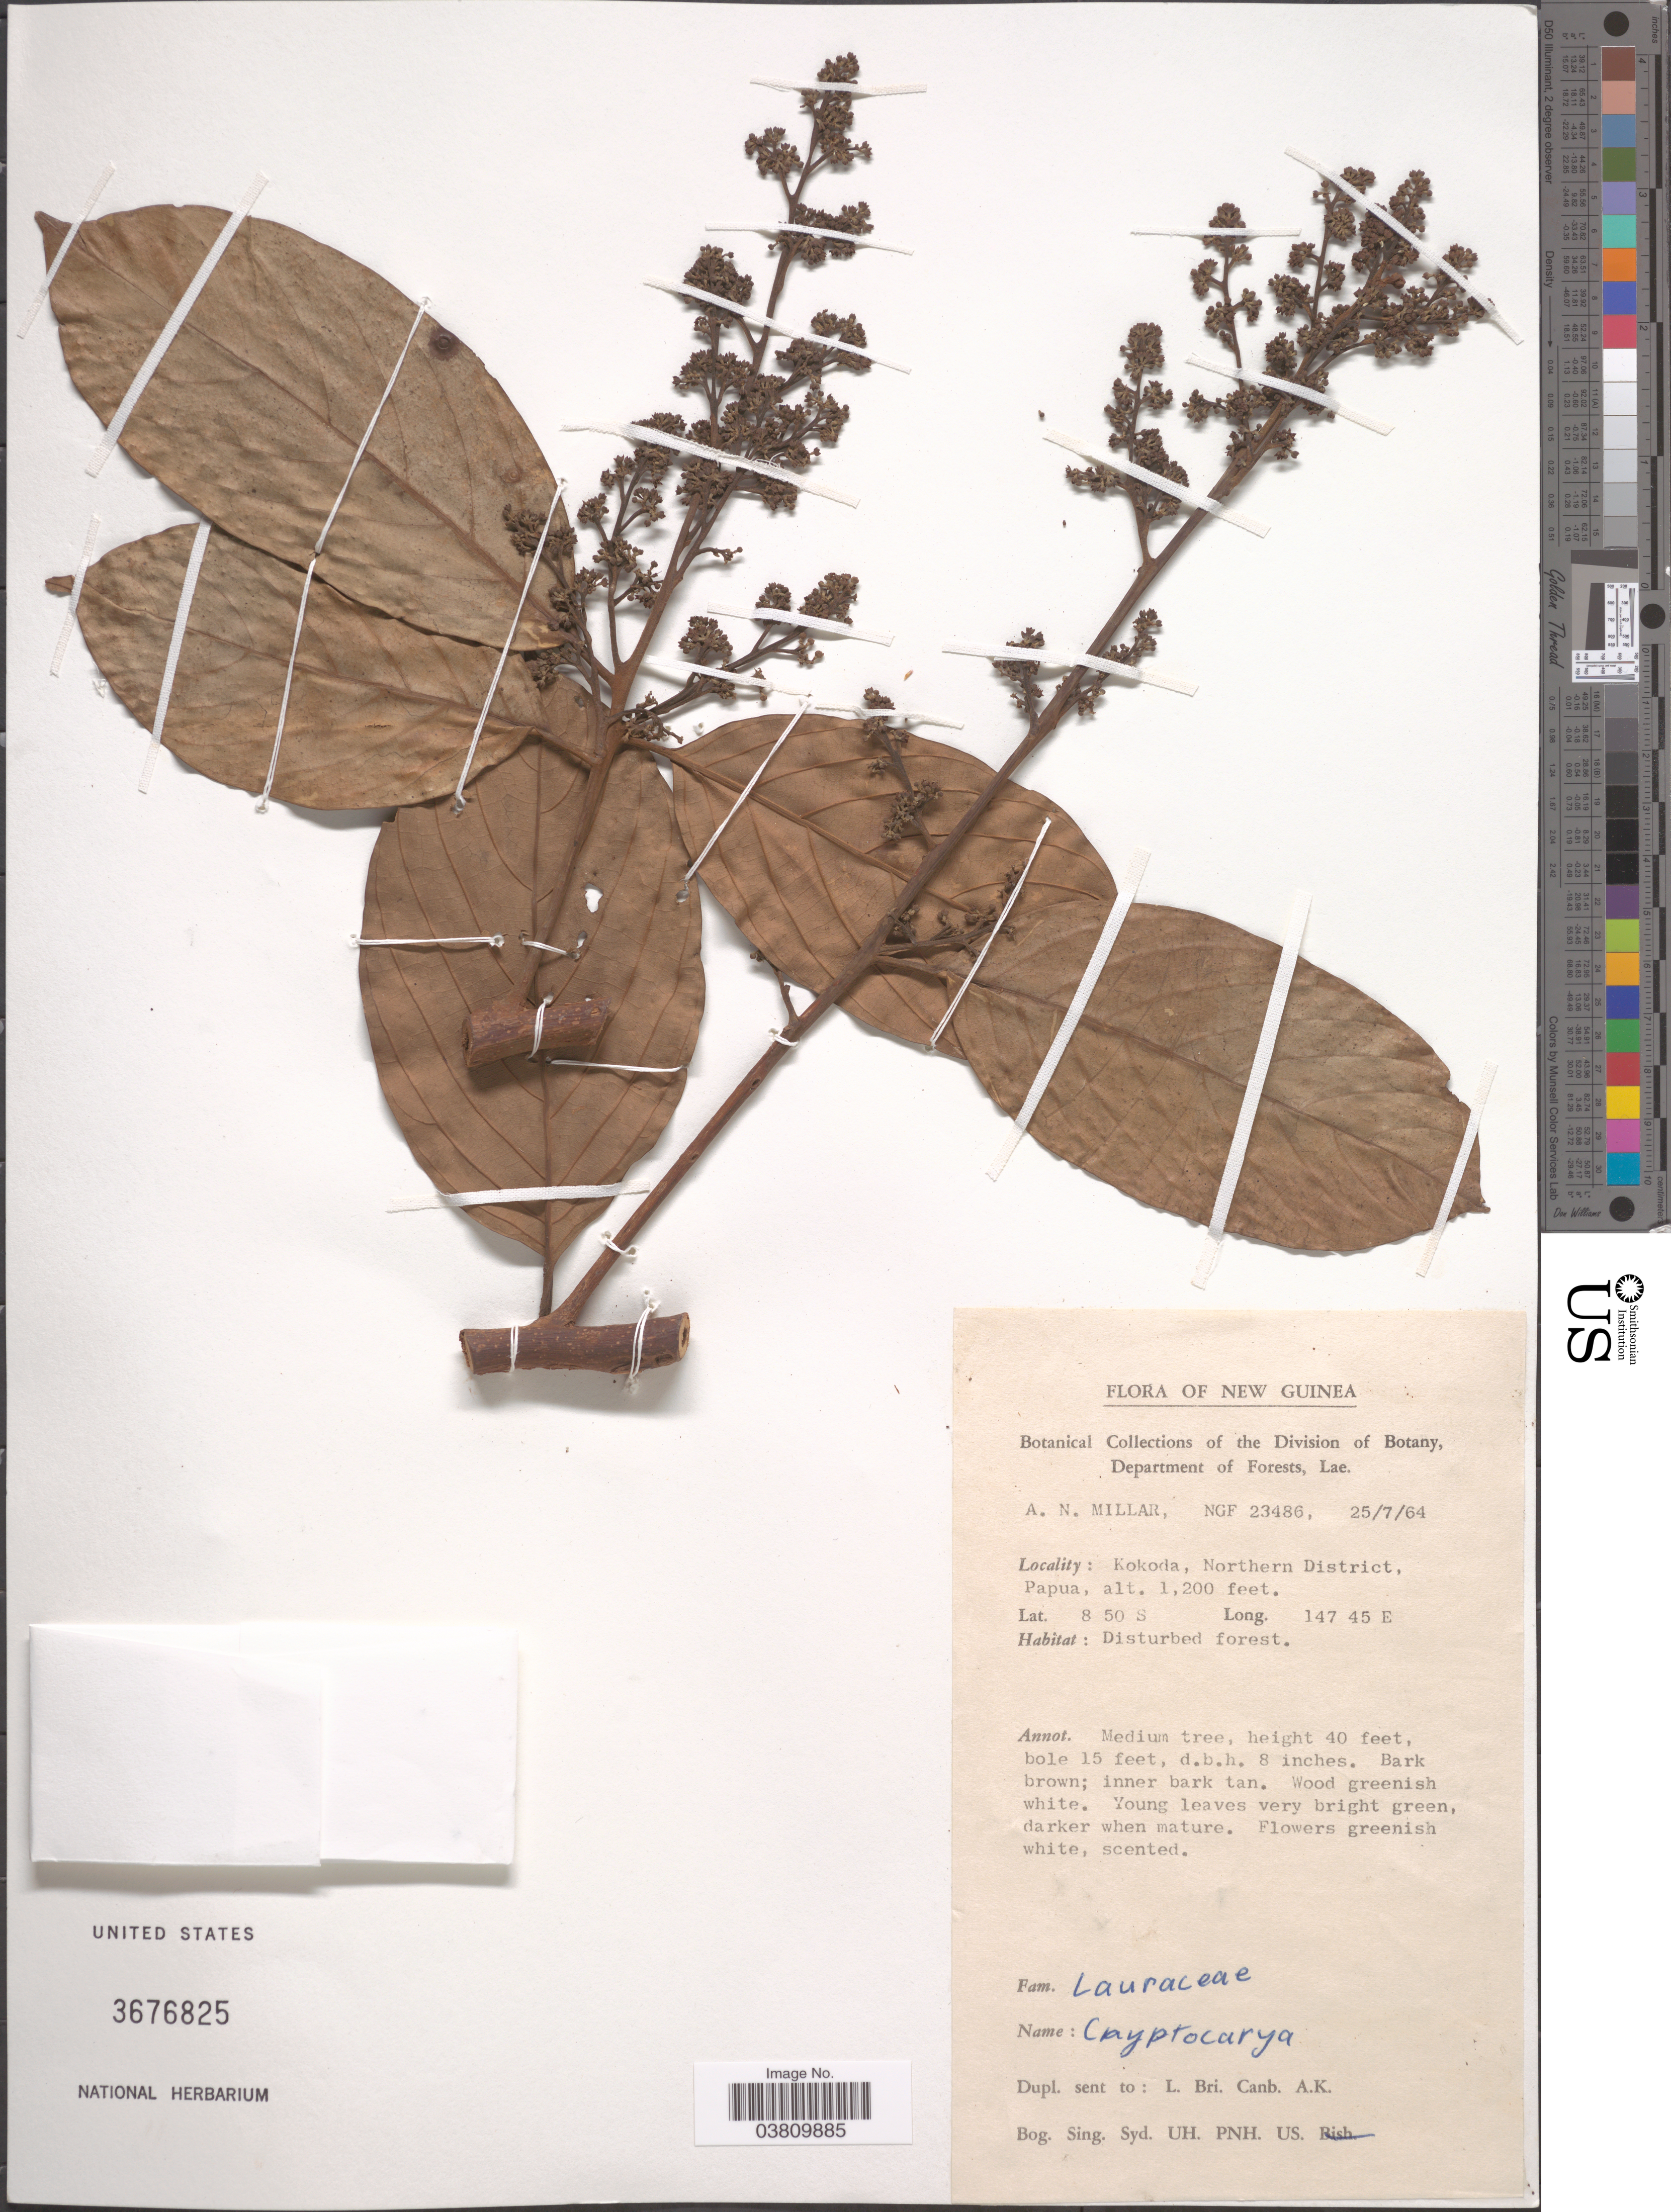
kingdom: Plantae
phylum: Tracheophyta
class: Magnoliopsida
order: Laurales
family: Lauraceae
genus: Cryptocarya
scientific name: Cryptocarya sp.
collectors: A. Millar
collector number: NGF 23486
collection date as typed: Transcribed d/m/y: 25/7/64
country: Papua New Guinea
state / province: Northern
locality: New Guinea. Kokoda, Northern District, Papua.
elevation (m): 366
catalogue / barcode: US 3676825